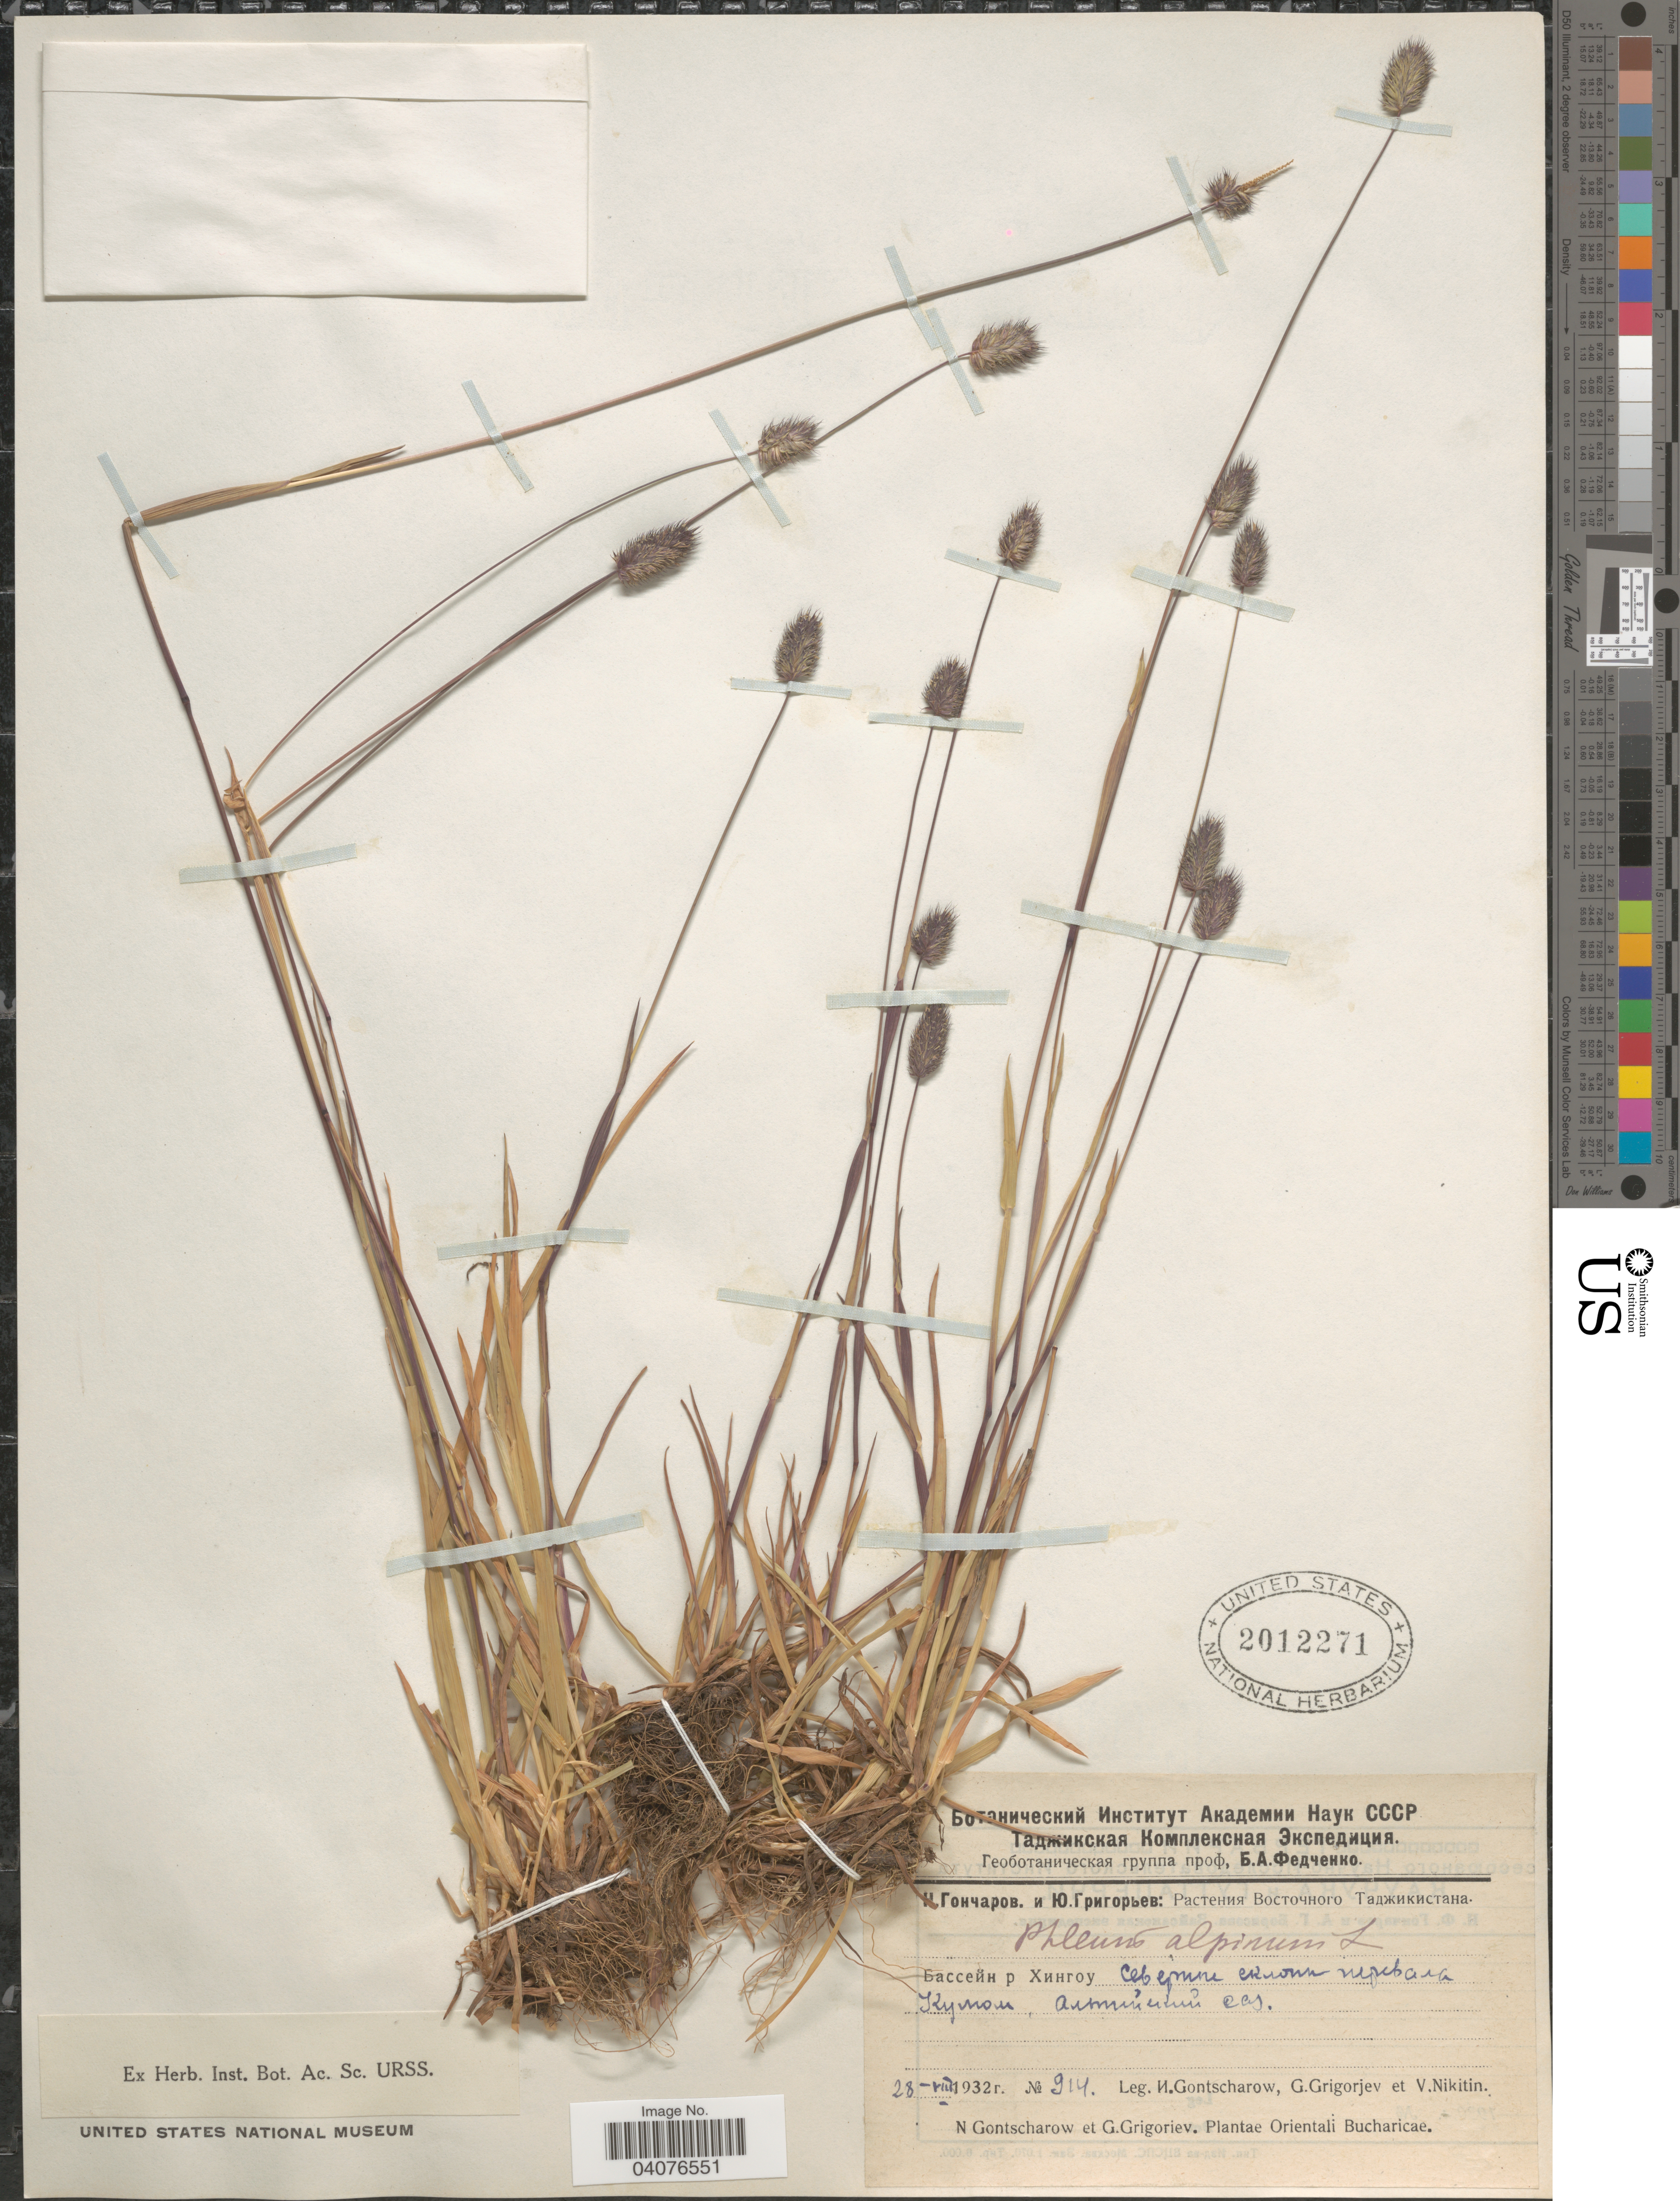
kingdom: Plantae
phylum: Tracheophyta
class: Liliopsida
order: Poales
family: Poaceae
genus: Phleum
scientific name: Phleum alpinum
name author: L.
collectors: N. Gontscharow, G. Grigorjev & V. A. Nikitin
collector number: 914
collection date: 1932-08-28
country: Tajikistan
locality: Orientali Bucharicae. Basin of river Khingou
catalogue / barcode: US 2012271